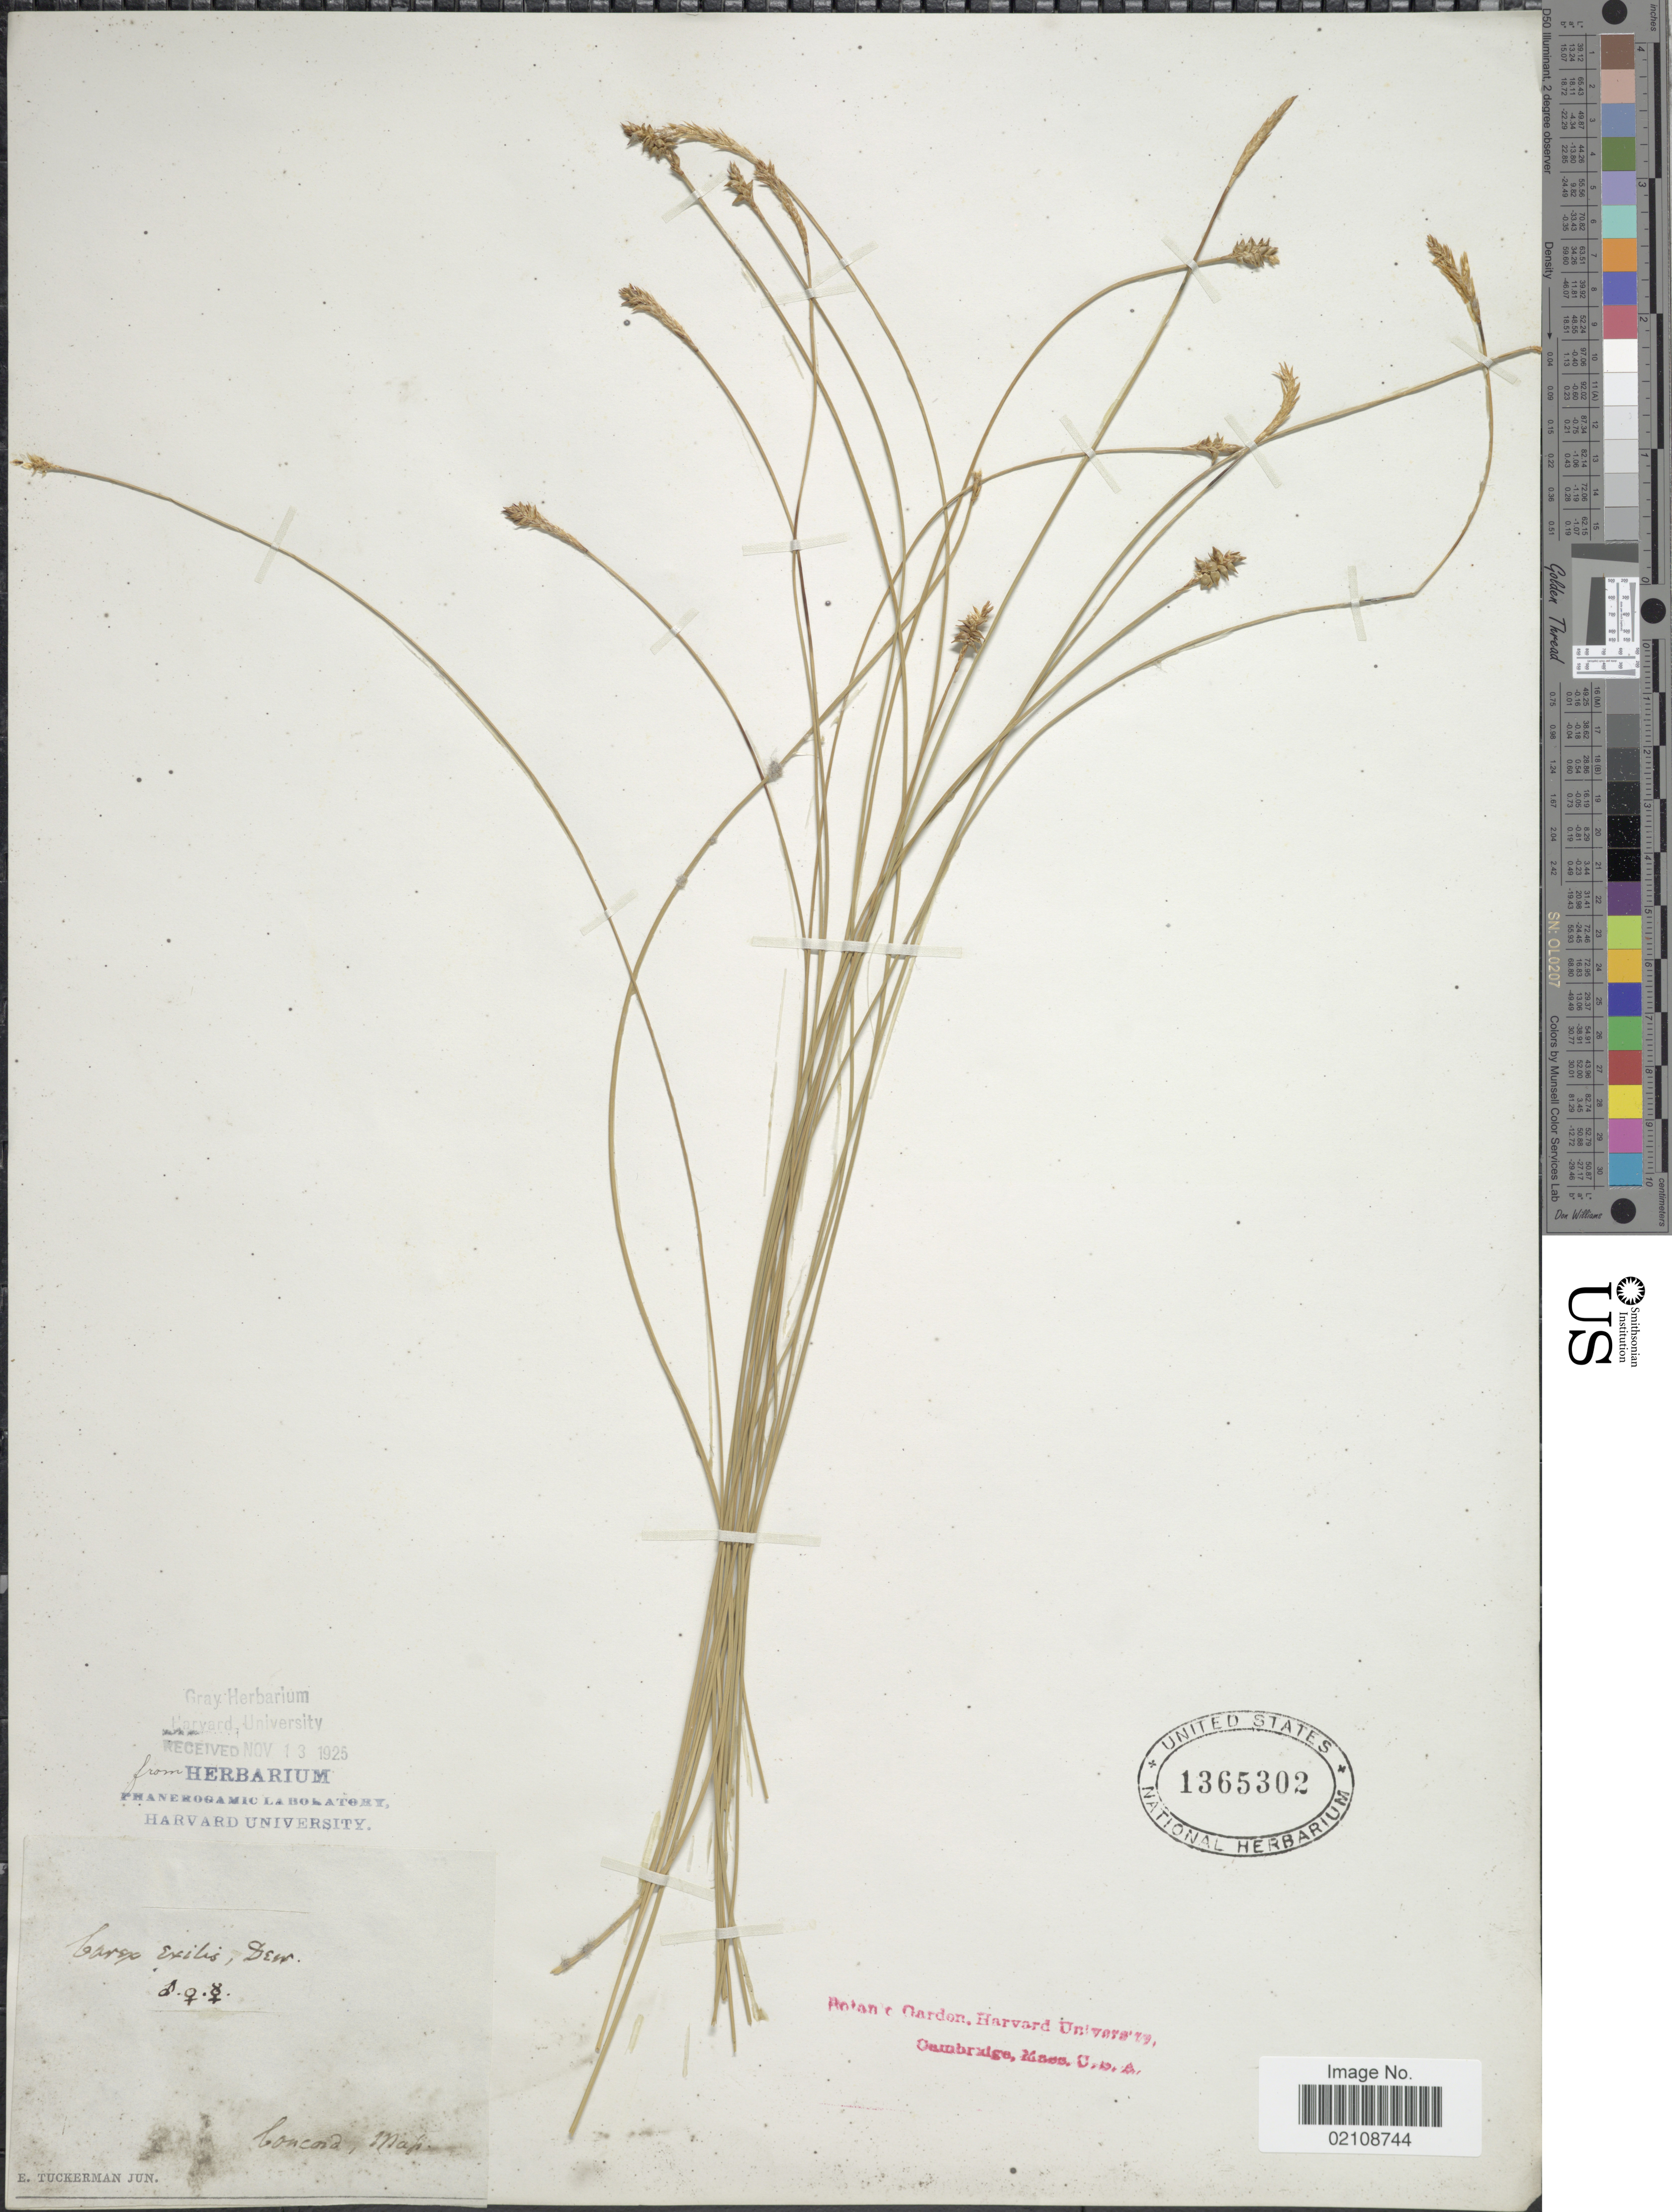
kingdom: Plantae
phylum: Tracheophyta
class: Liliopsida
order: Poales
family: Cyperaceae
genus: Carex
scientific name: Carex exilis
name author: Dewey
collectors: -- Tuckerman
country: United States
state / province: Massachusetts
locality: Concord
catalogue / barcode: US 1365302